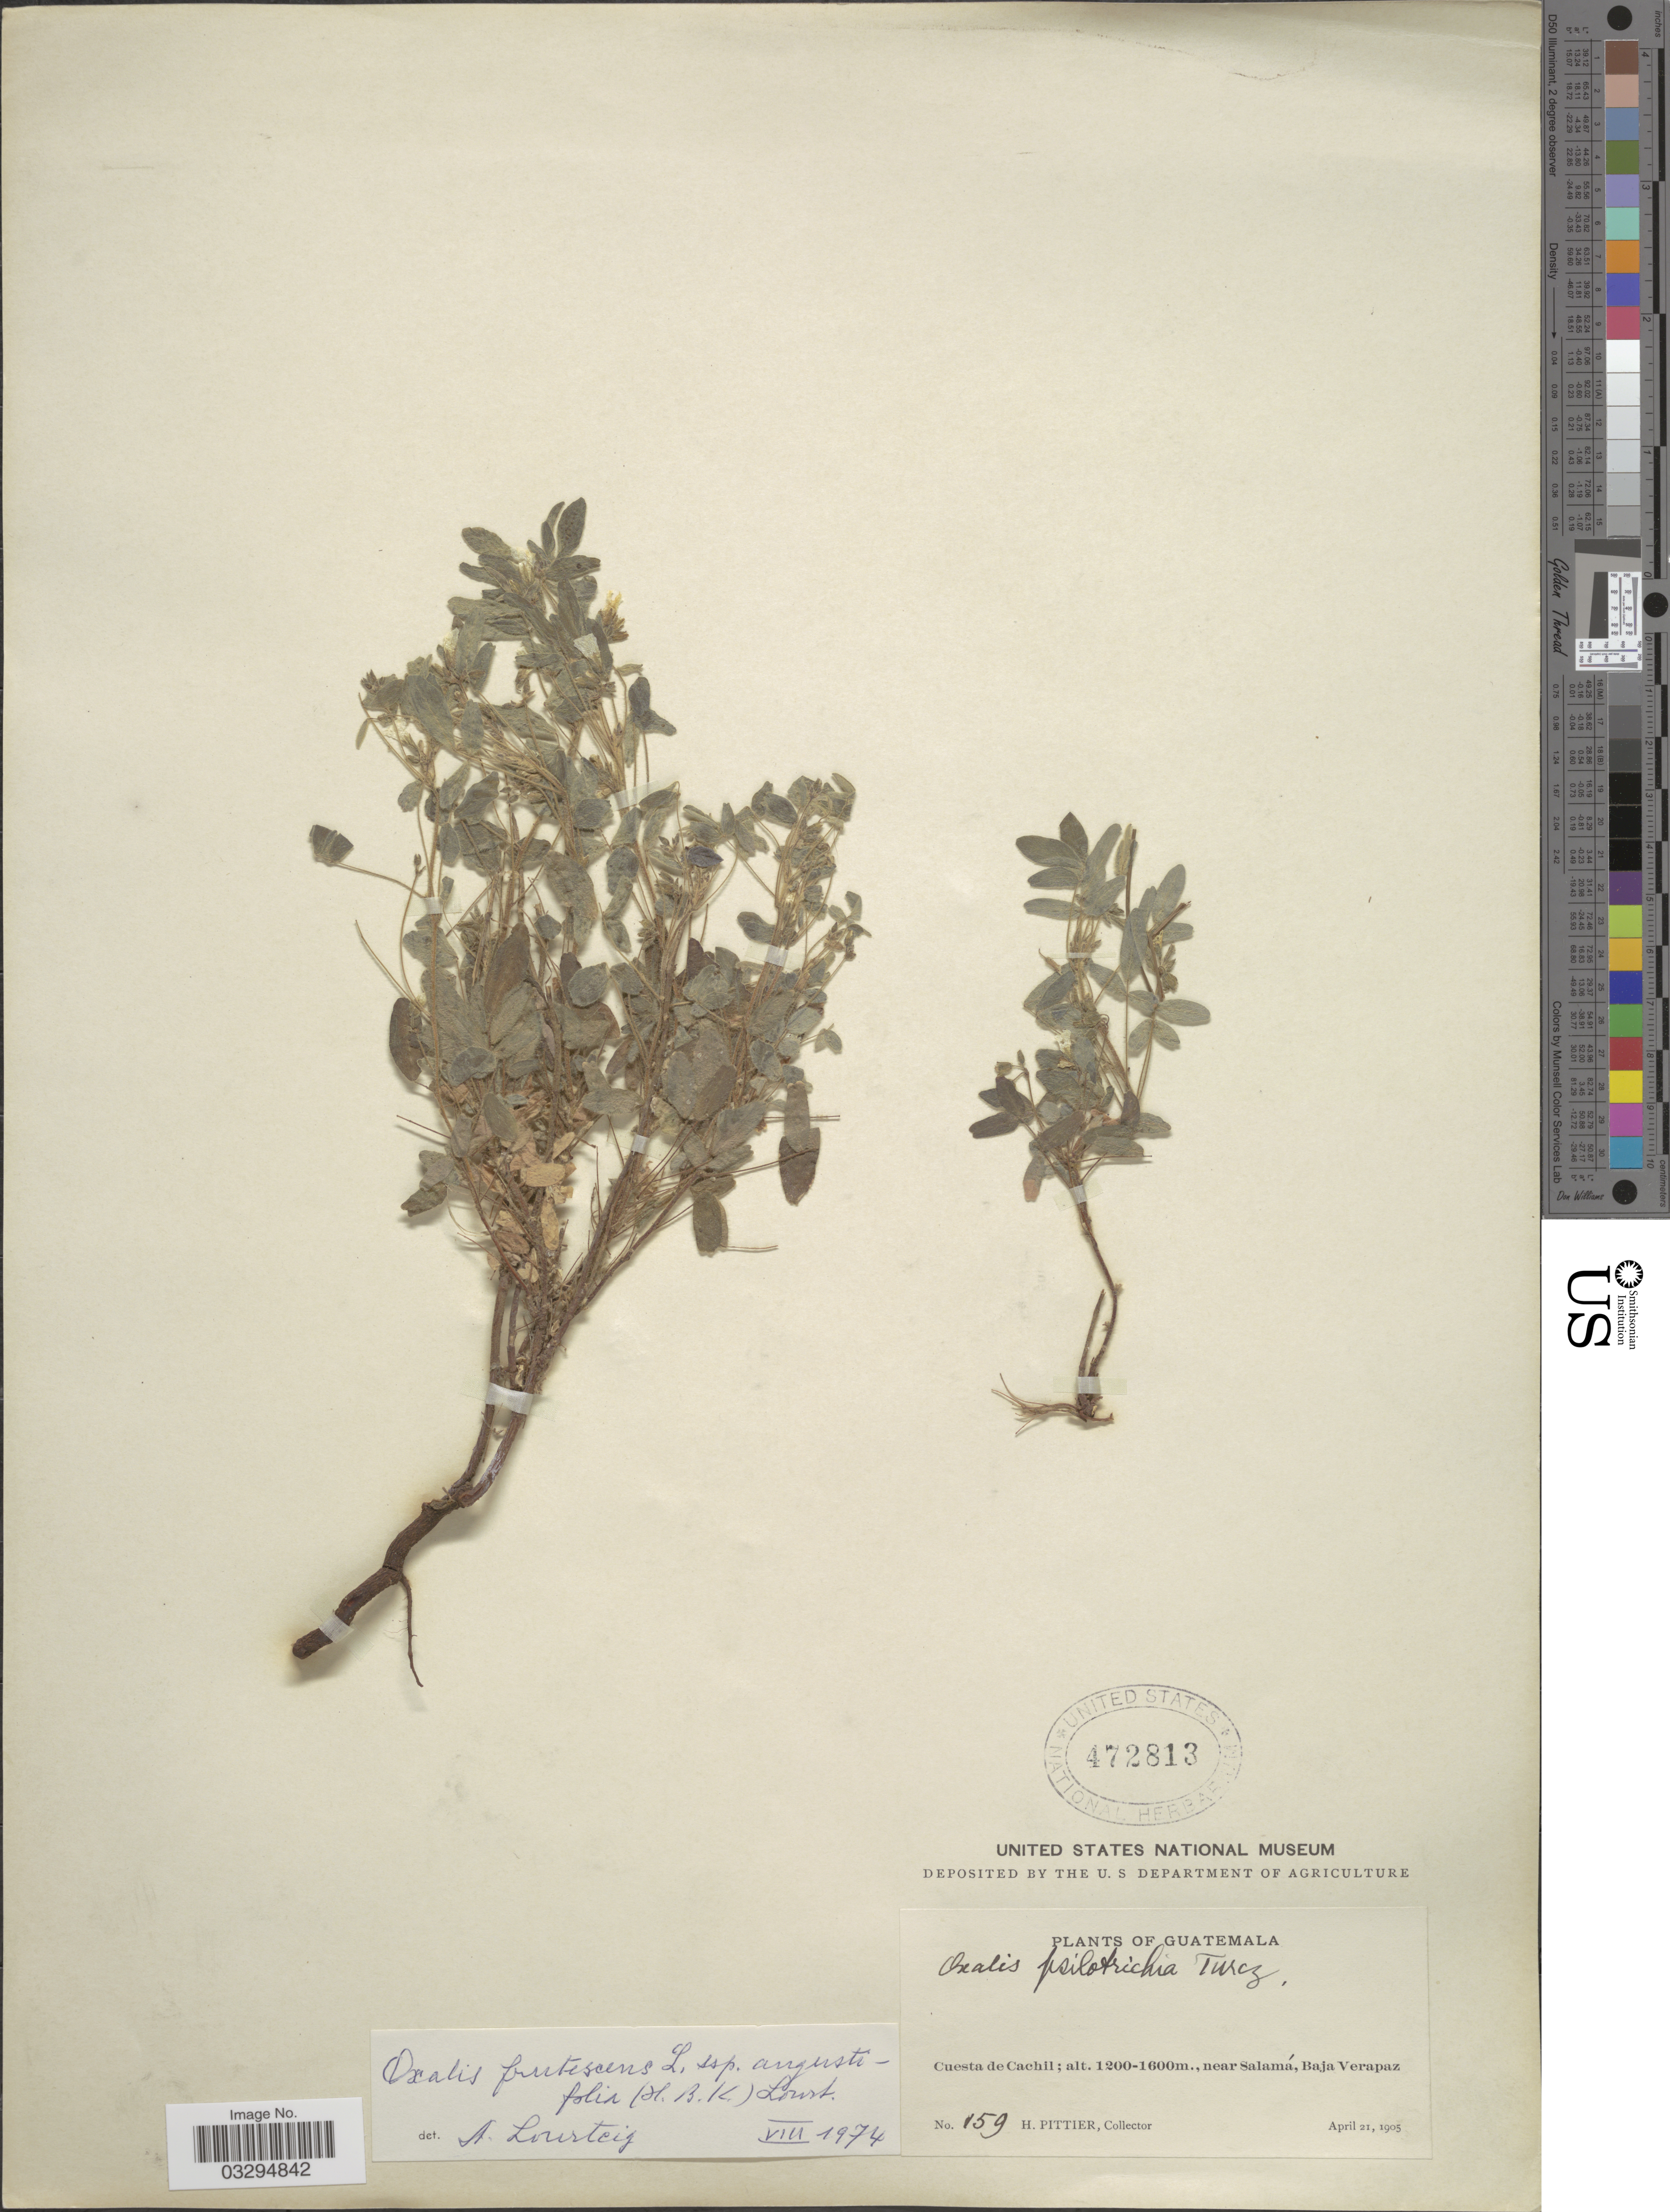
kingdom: Plantae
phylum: Tracheophyta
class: Magnoliopsida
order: Oxalidales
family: Oxalidaceae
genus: Oxalis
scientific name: Oxalis frutescens subsp. angustifolia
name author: (Kunth) Lourteig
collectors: H. F. Pittier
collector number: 159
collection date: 1905-04-21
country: Guatemala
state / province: Baja Verapaz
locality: Cuesta de Cachil; near Salamá.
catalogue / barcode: US 472813